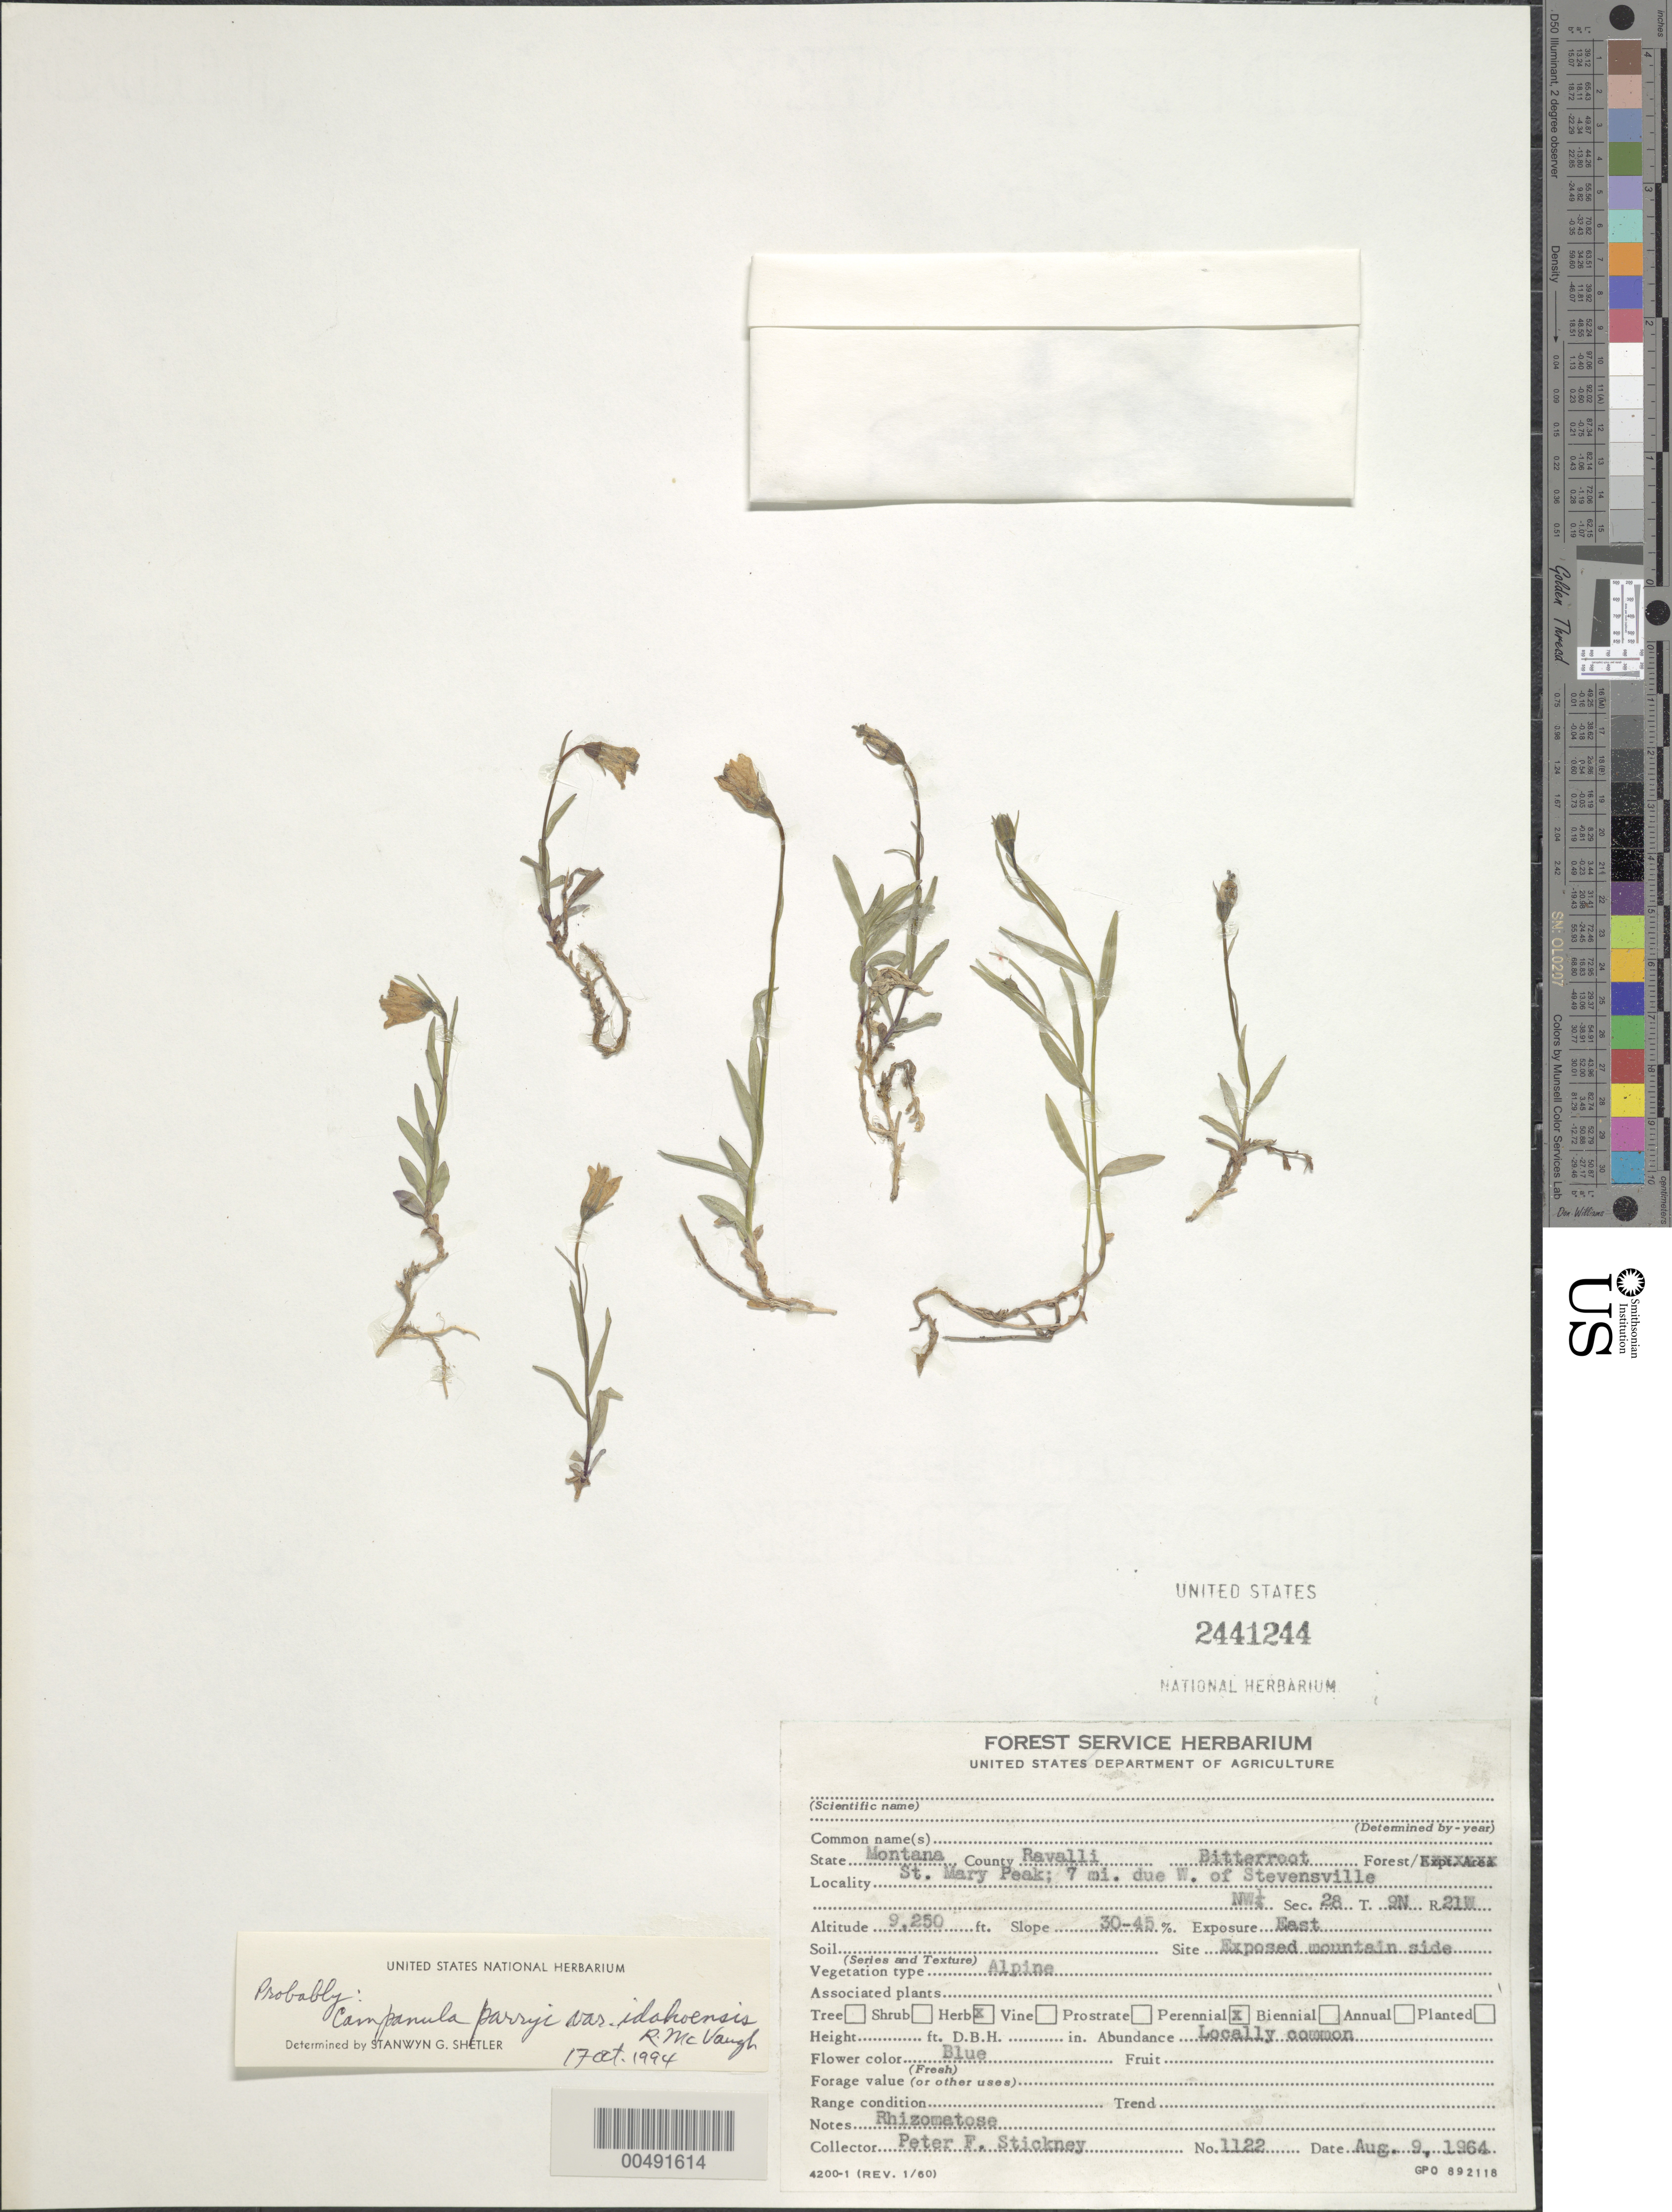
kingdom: Plantae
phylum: Tracheophyta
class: Magnoliopsida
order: Asterales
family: Campanulaceae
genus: Campanula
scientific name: Campanula parryi var. idahoensis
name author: McVaugh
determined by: Shetler, Stanwyn G., (US), NMNH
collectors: P. Stickney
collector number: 1122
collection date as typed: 09 Aug 1964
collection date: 1964-08-09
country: United States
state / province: Montana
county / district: Ravalli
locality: St. Mary Peak, Bitterroot Forest, 7 mi. due W. of Stevensville, NW1/4, Sec 28, T. 9N, R. 21W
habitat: exposed mountain side, alpine vegetation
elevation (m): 2819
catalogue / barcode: US 2441244